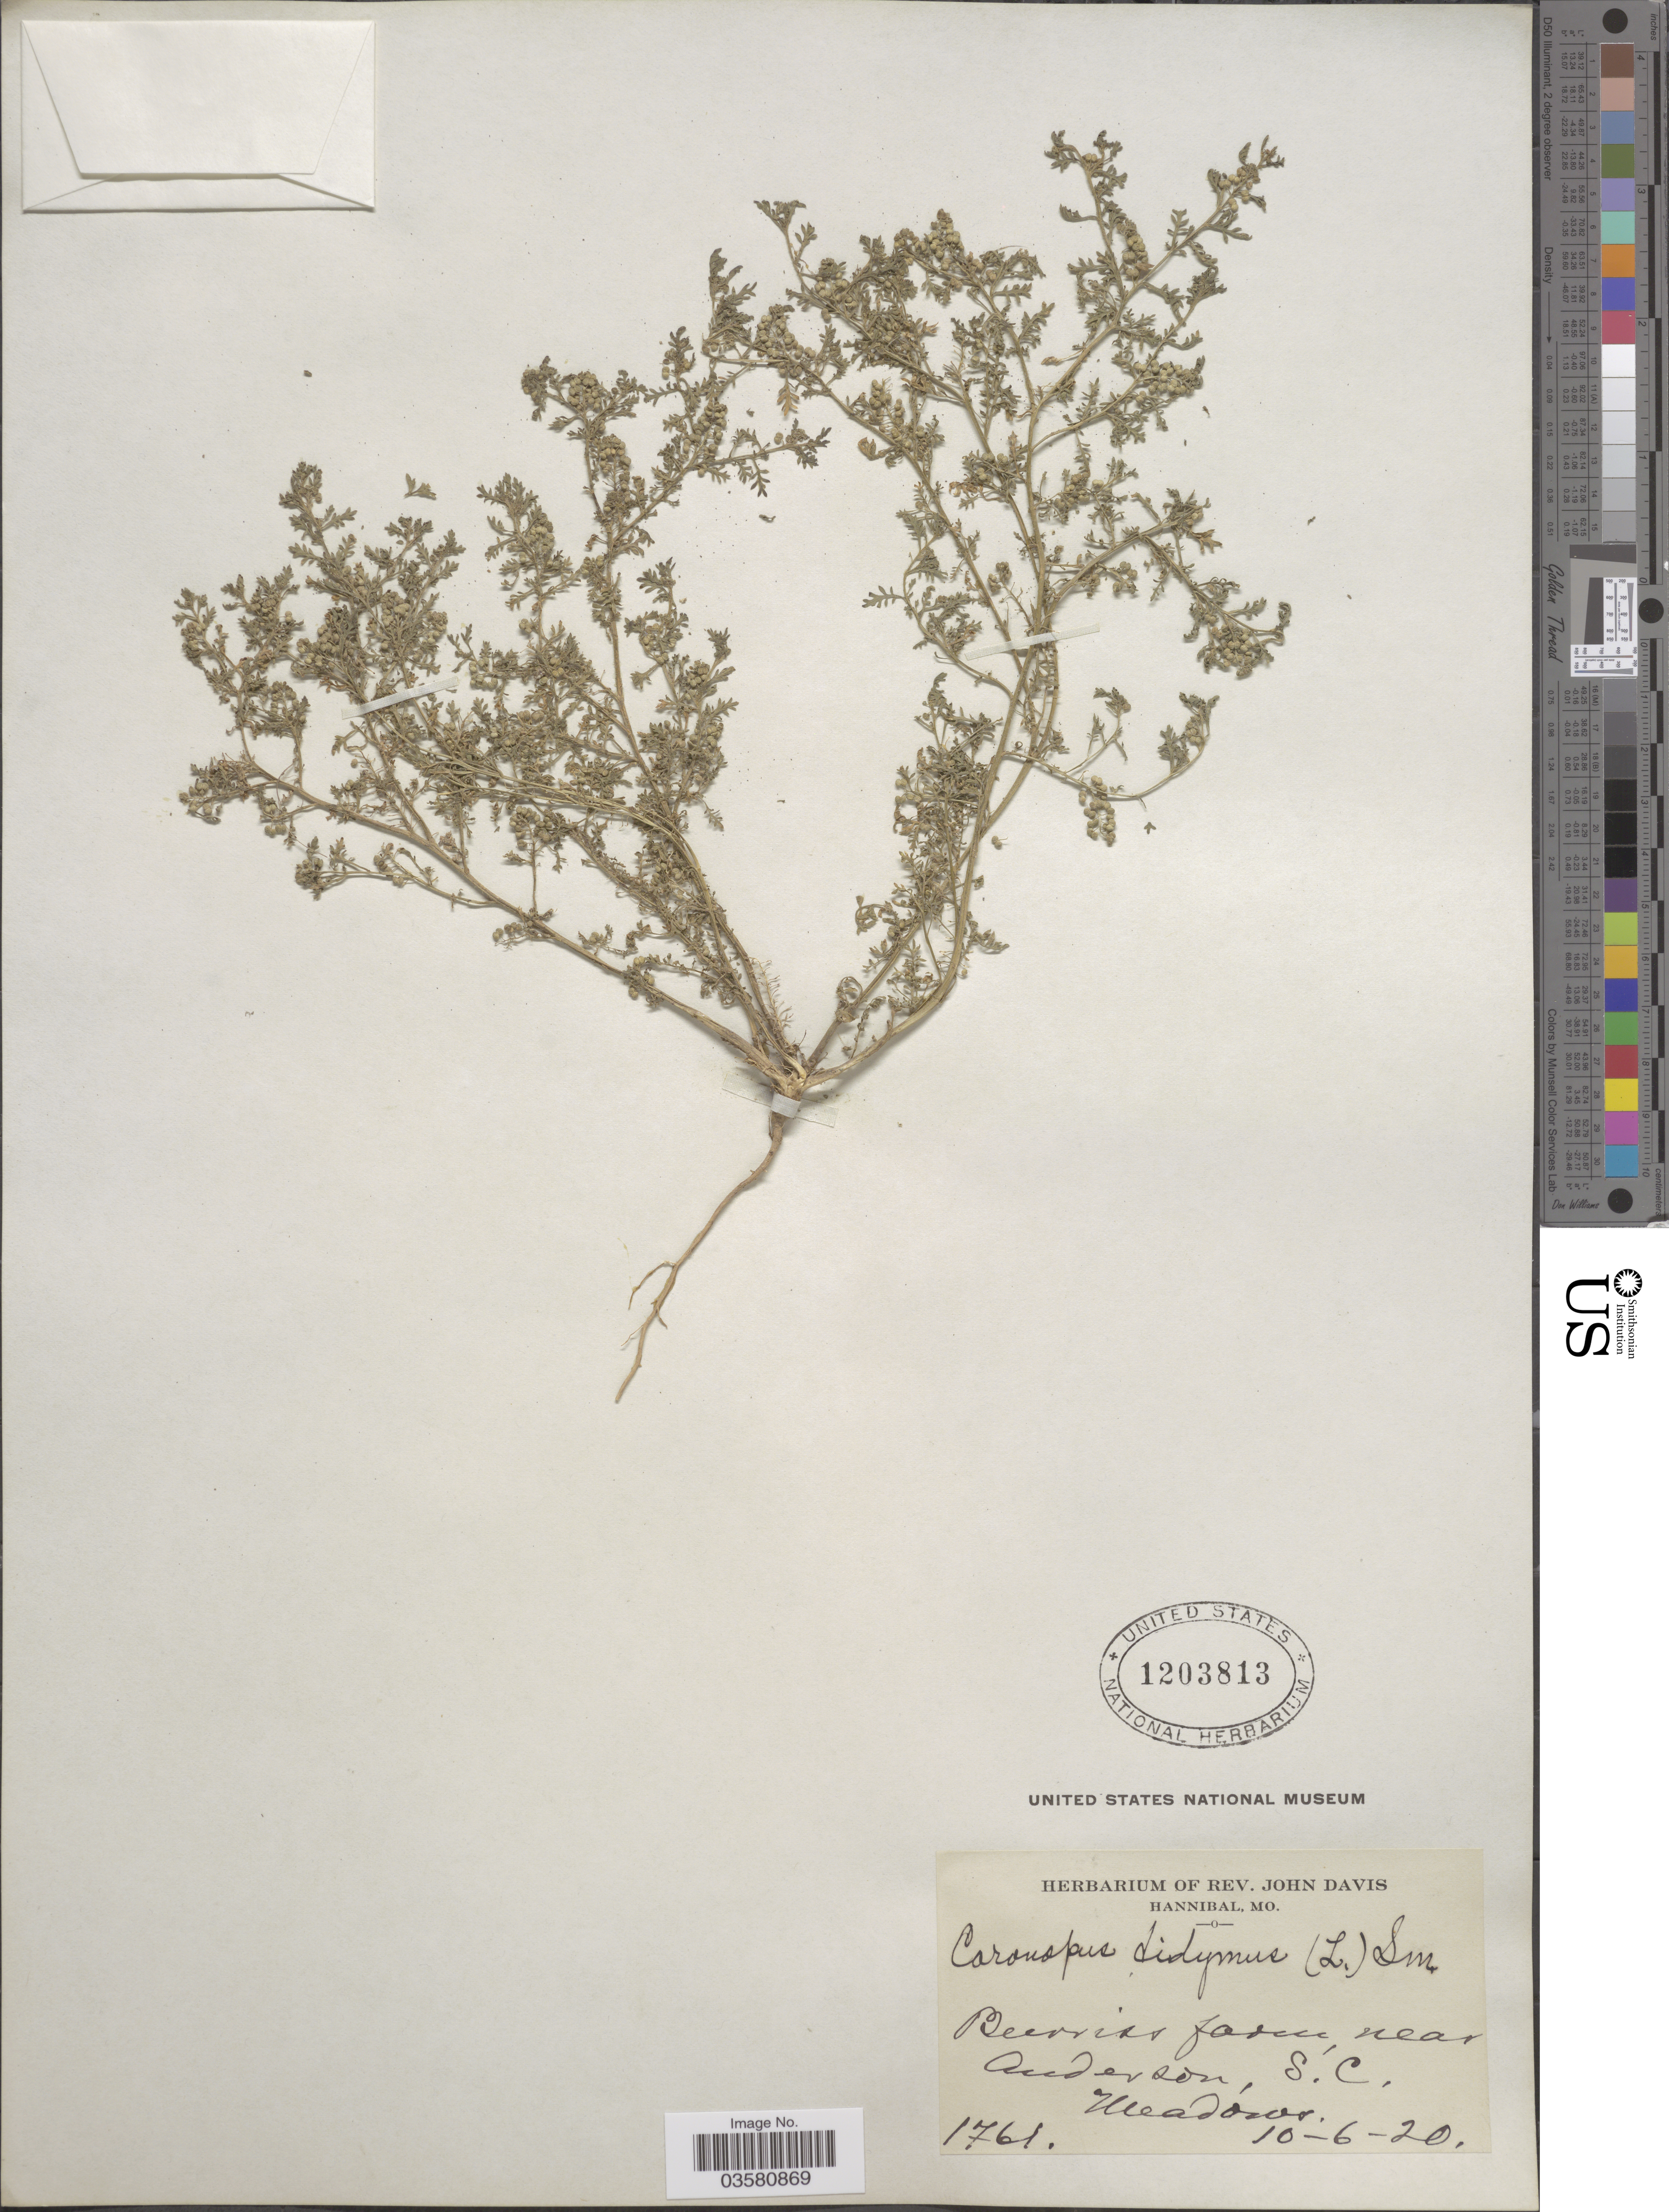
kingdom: Plantae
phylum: Tracheophyta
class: Magnoliopsida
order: Brassicales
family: Brassicaceae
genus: Lepidium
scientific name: Lepidium didymum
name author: L.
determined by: Strong, M. T., (US), Smithsonian Institution - National Museum of Natural History (UNITED STATES)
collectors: ex herb. Rev. John Davis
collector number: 1761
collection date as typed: Transcribed d/m/y: 6/10/20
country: United States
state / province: South Carolina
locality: Burriss farm, near Anderson.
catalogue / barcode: US 1203813